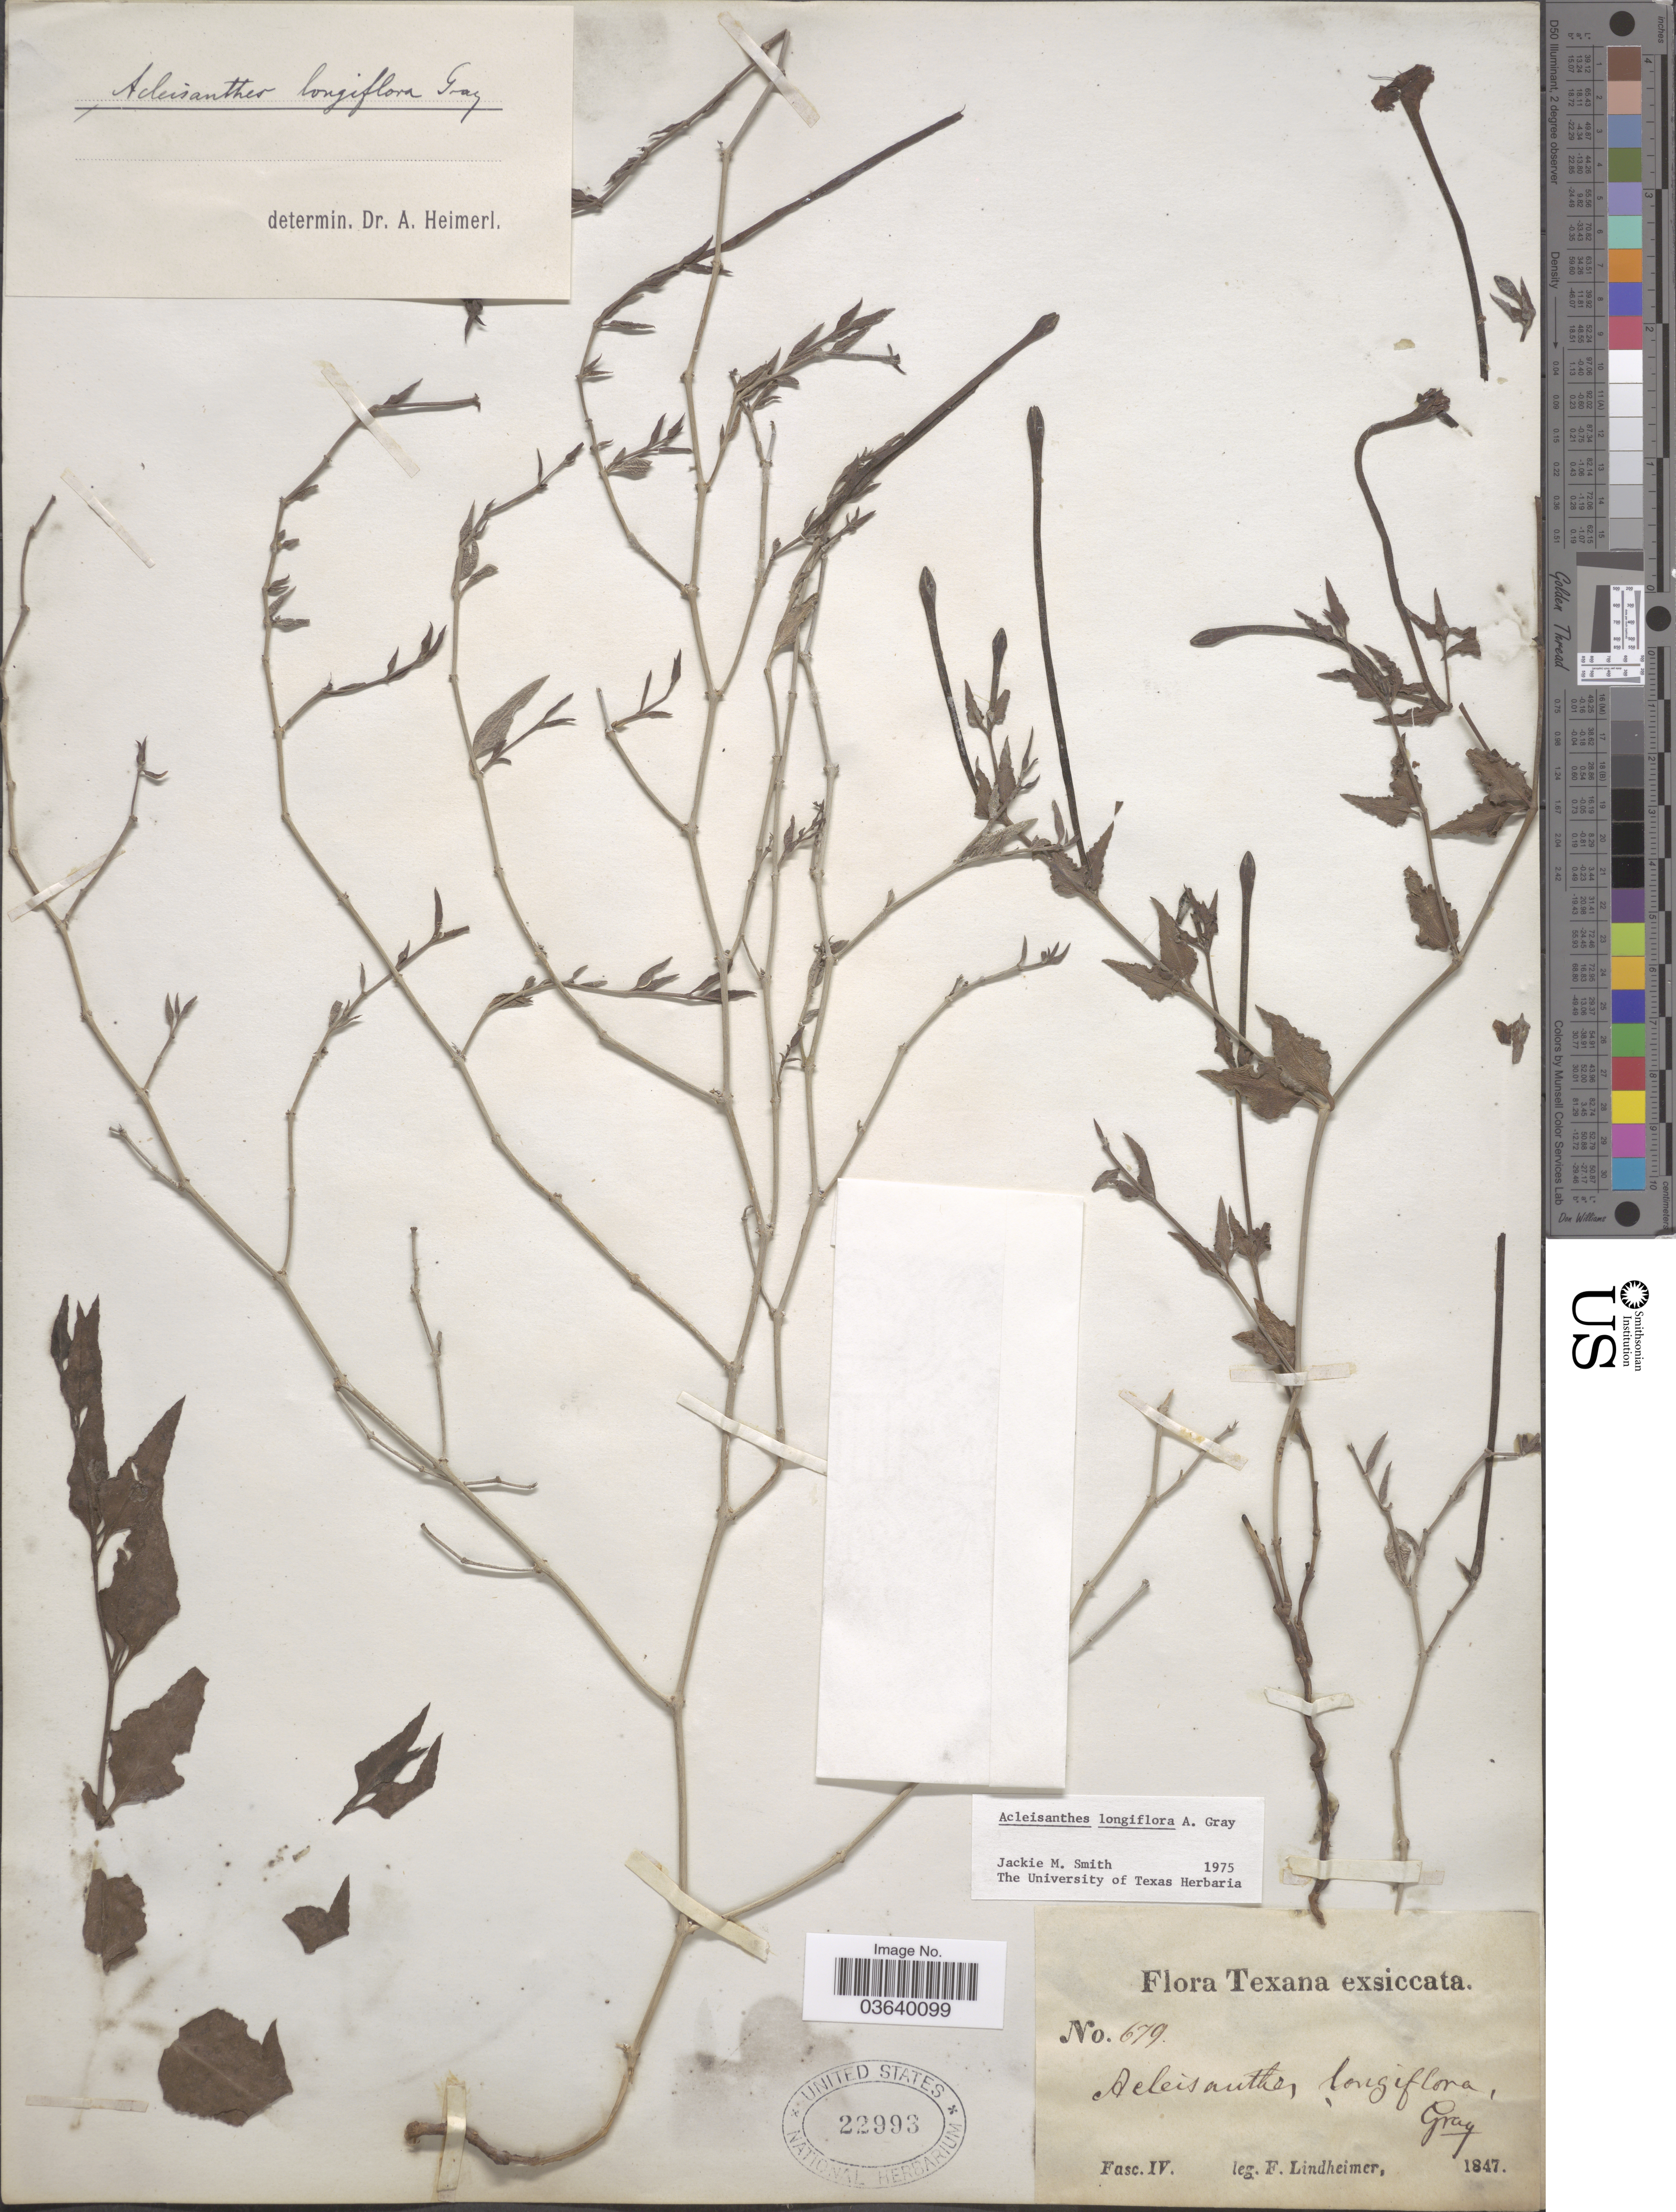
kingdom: Plantae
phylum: Tracheophyta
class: Magnoliopsida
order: Caryophyllales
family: Nyctaginaceae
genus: Acleisanthes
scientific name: Acleisanthes longiflora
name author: A. Gray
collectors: F. Lindheimer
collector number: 679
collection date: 1847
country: United States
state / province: Texas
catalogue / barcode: US 22993